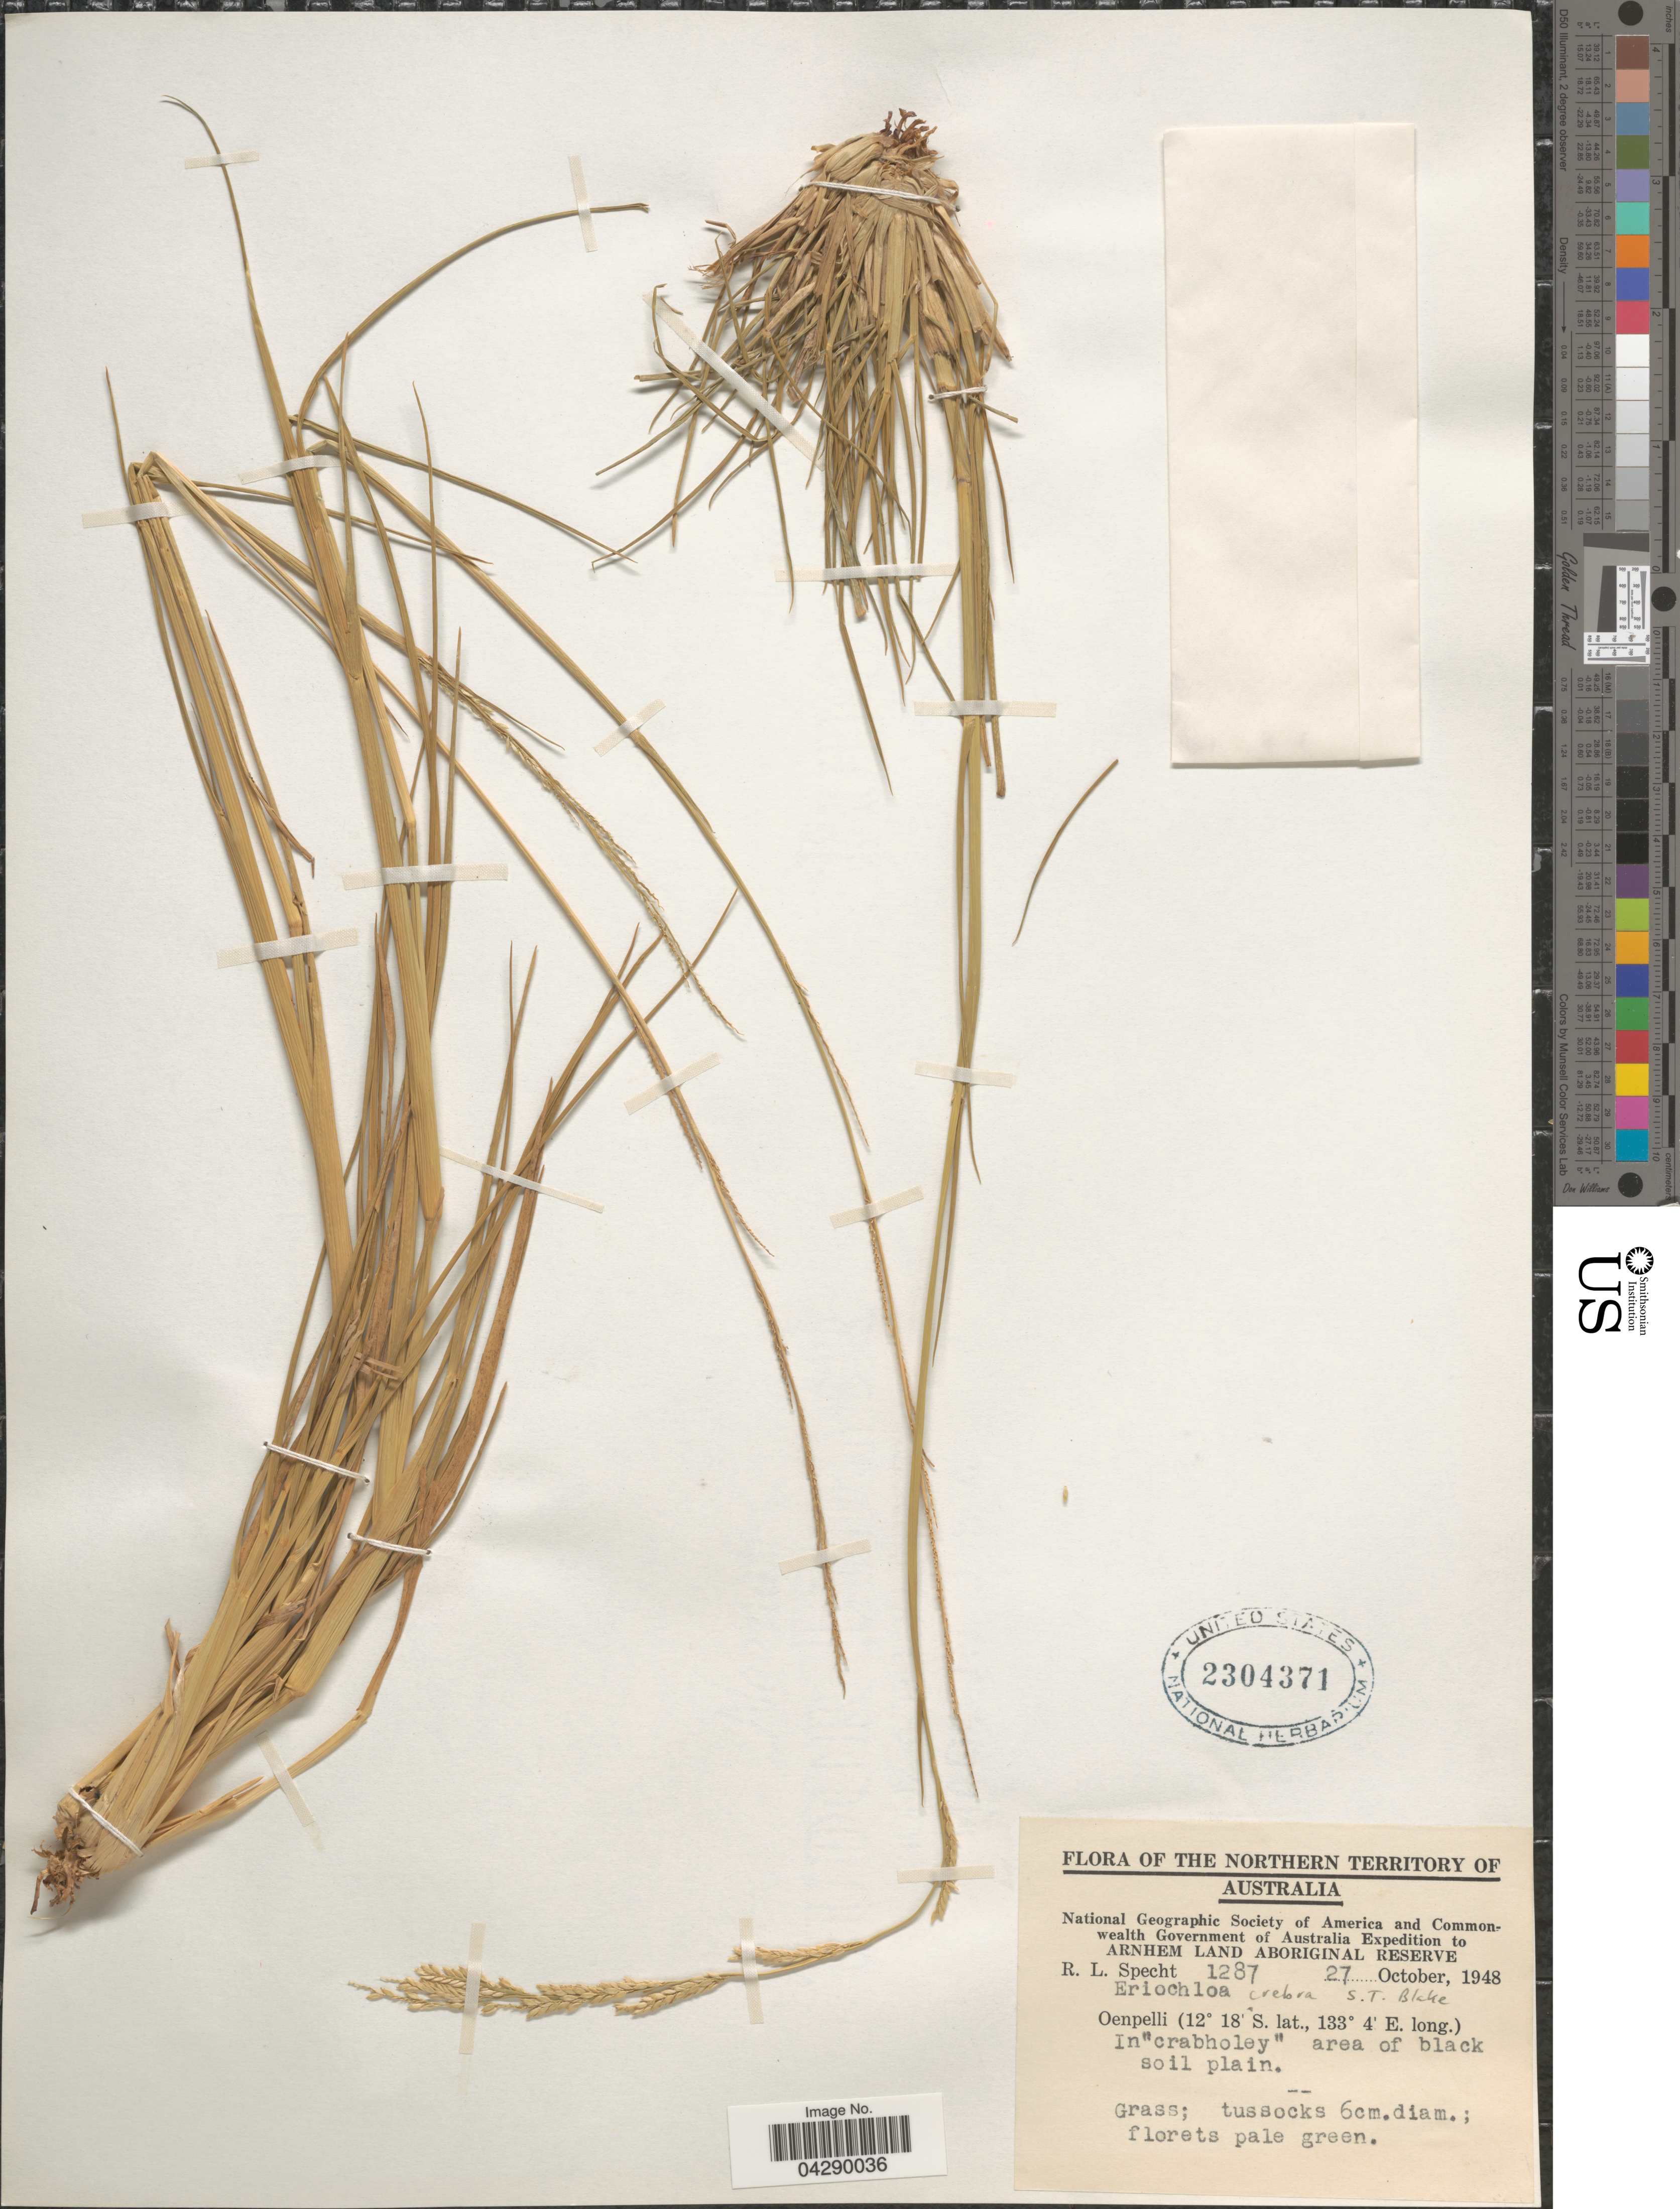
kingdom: Plantae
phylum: Tracheophyta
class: Liliopsida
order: Poales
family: Poaceae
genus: Eriochloa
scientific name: Eriochloa crebra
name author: S.T. Blake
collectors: R. L. Specht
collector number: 1287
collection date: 1948-10-27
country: Australia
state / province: Northern Territory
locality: National Geographic Society of America and Commonwealth Government of Australia Expedition to Arnhem Land Aboriginal Reserve.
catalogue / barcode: US 2304371